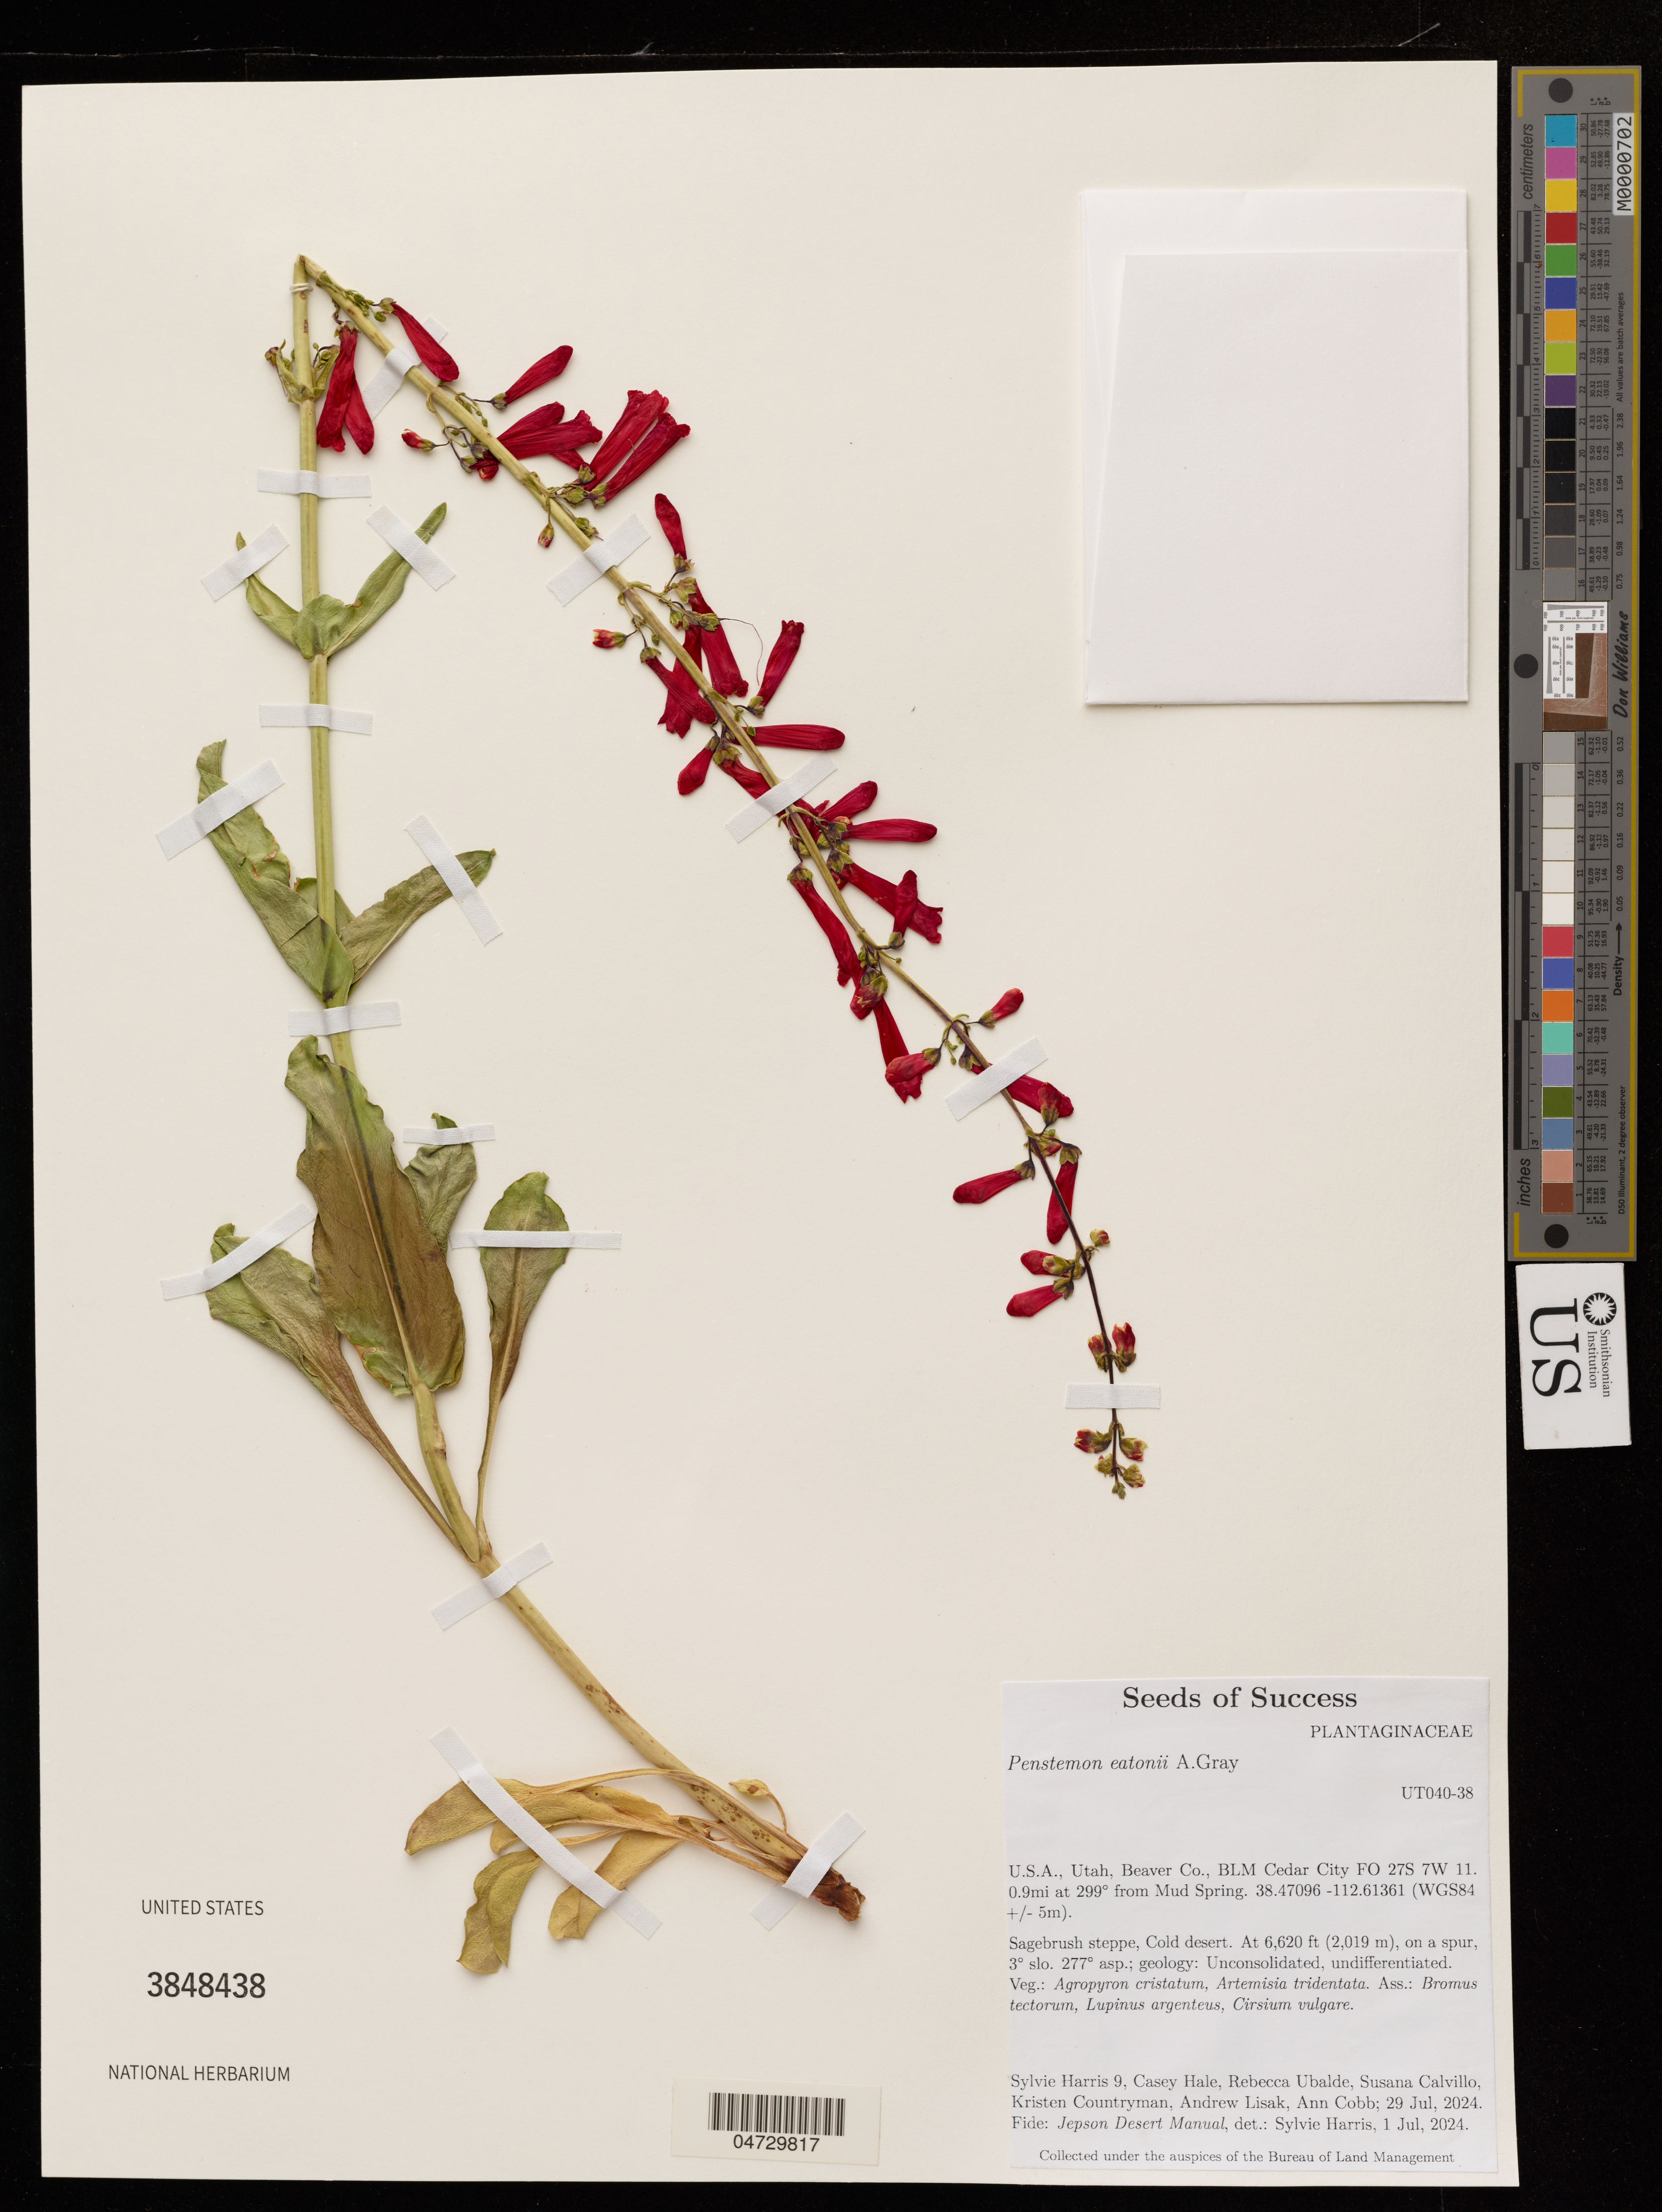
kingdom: Plantae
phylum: Tracheophyta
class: Magnoliopsida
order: Lamiales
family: Plantaginaceae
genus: Penstemon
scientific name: Penstemon eatonii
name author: A. Gray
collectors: S. Harris, C. Hale, R. Ubalde & S. Calvillo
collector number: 9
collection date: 2024-07-29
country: United States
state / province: Utah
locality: U.S.A., Utah, Beaver Co., BLM Cedar City FO.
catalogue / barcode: US 3848438